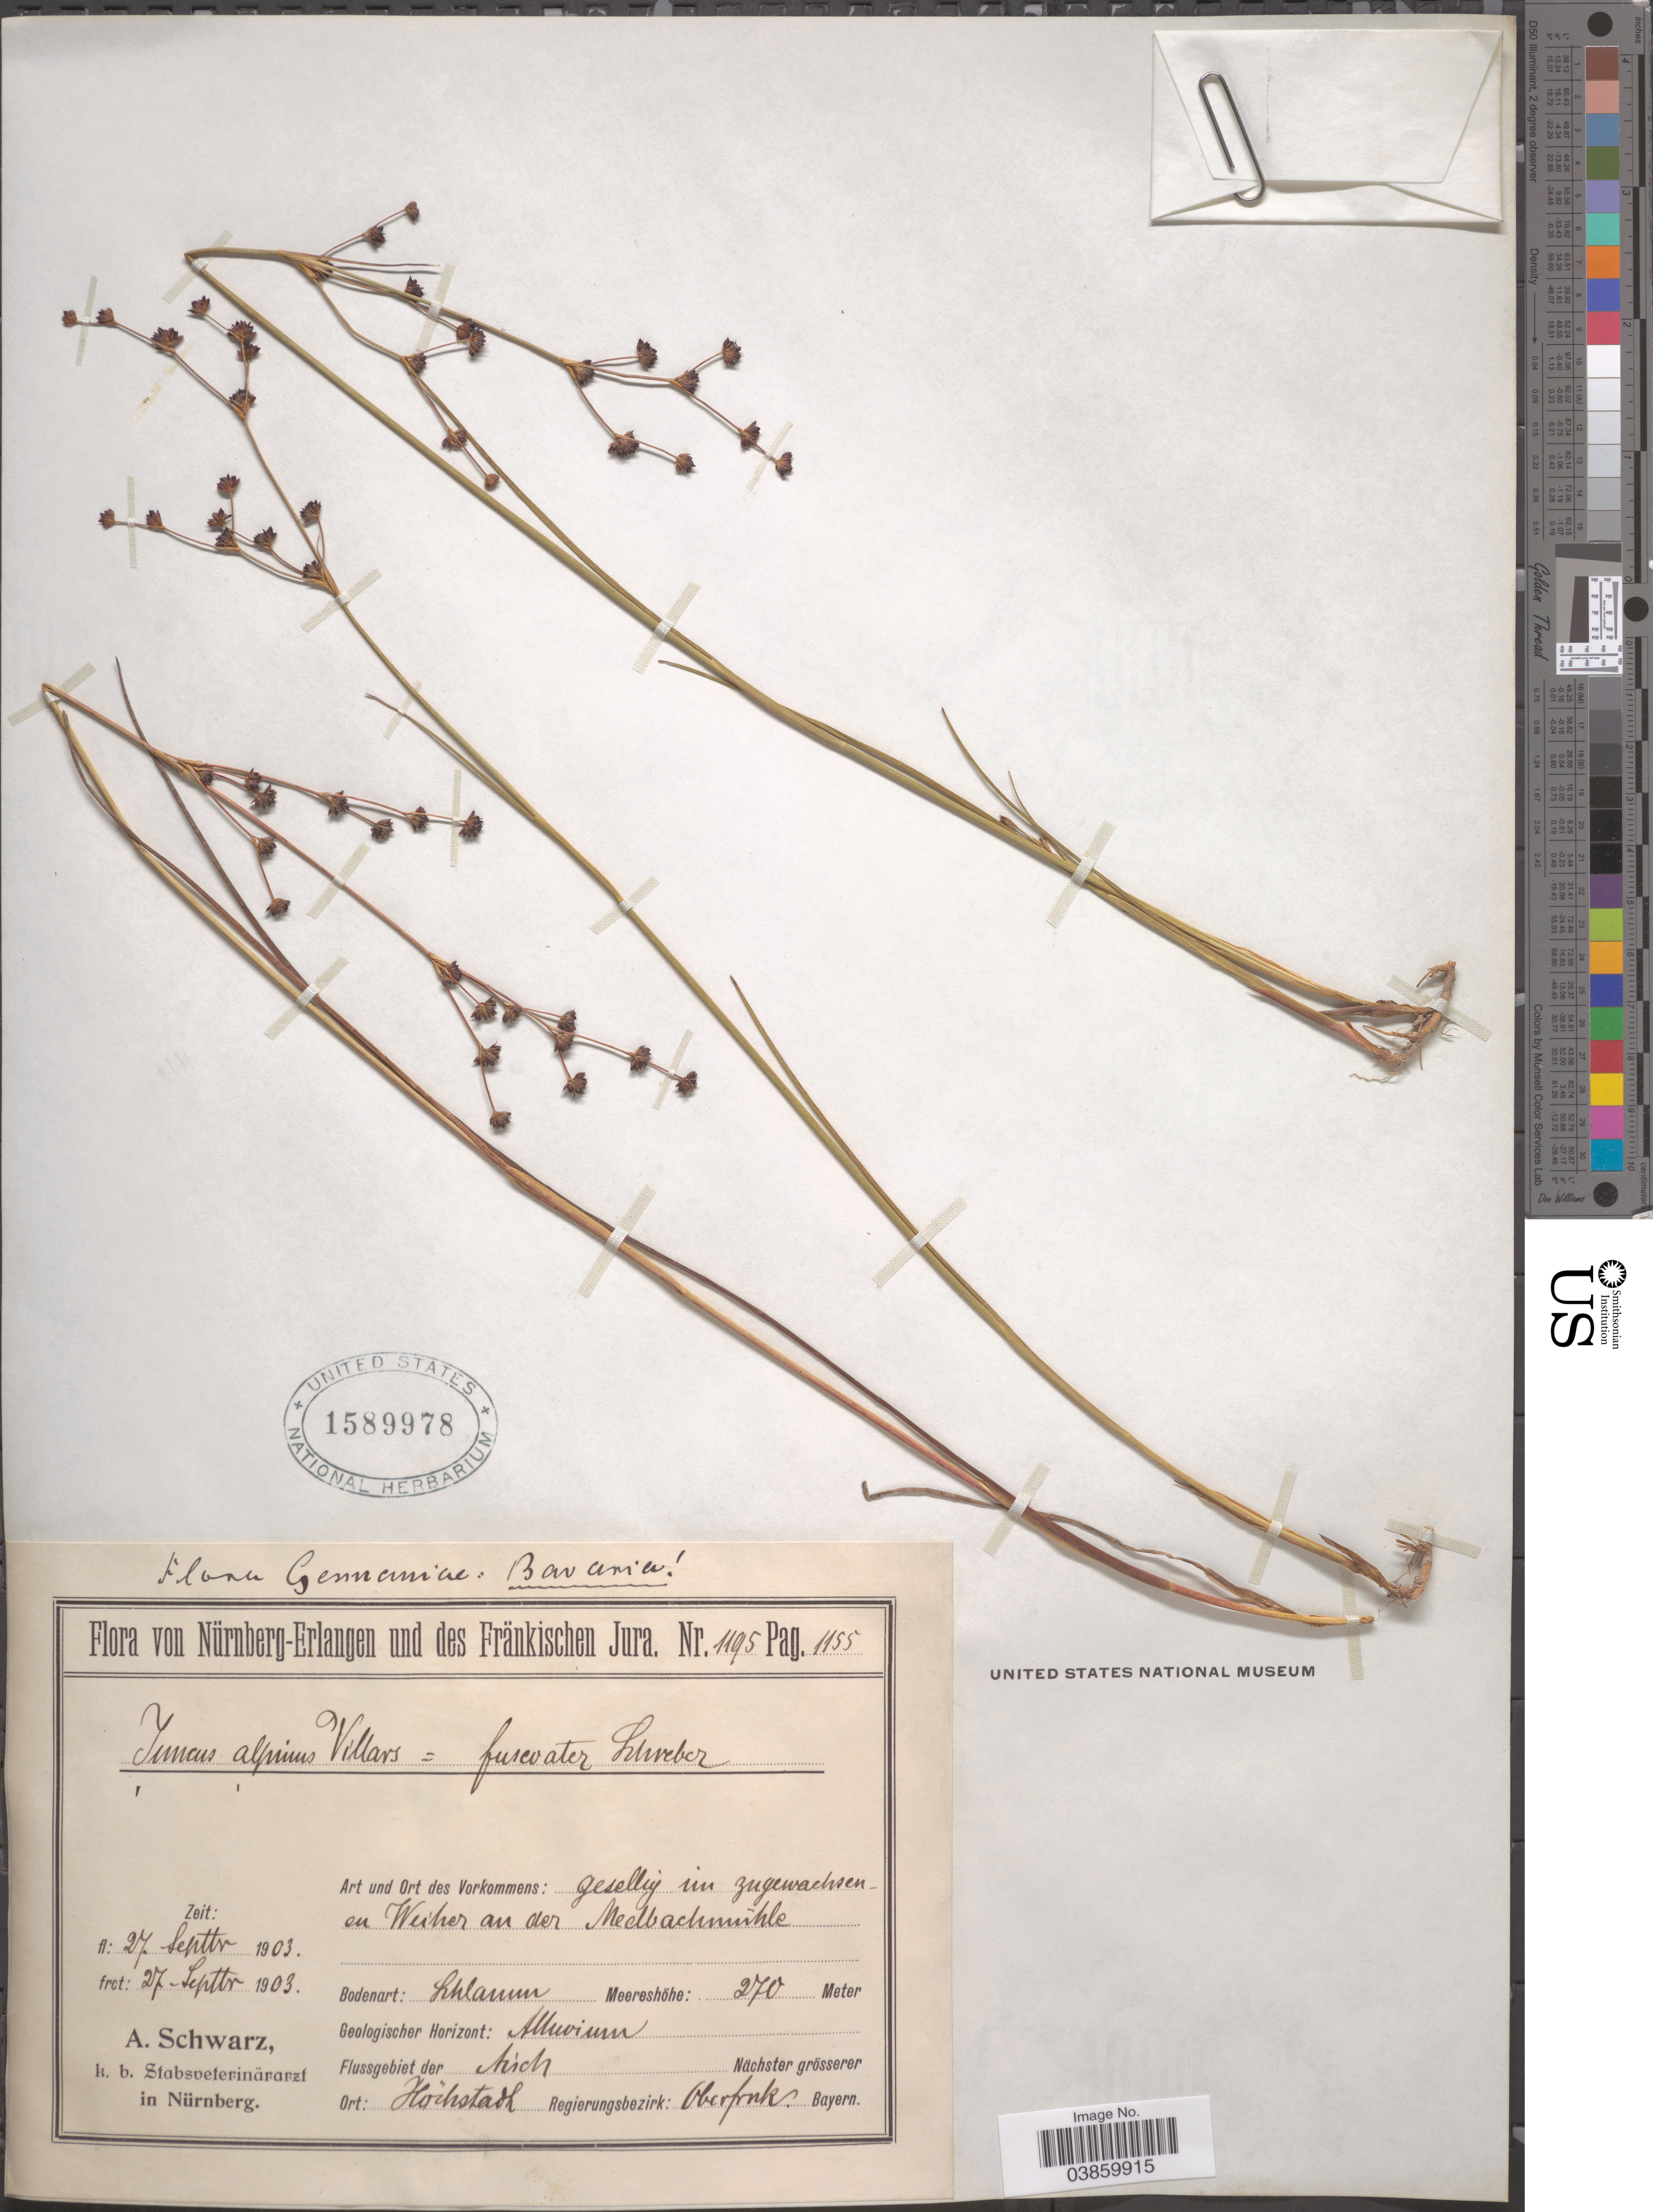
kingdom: Plantae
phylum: Tracheophyta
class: Liliopsida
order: Poales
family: Juncaceae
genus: Juncus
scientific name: Juncus alpinus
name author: Vill.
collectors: A. Schwarz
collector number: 1195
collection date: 1903-09-27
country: Germany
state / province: Bayern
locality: Bavaria. Nürnberg-Erlangen und des Fränkischen Jura. Geologischer Horizont: Alluvium. Flussgebiet der Aúch [interpreted]. Höchstadh [interpreted]. Regierungsbezirk: Oberfonk [interpreted].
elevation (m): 270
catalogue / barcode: US 1589978